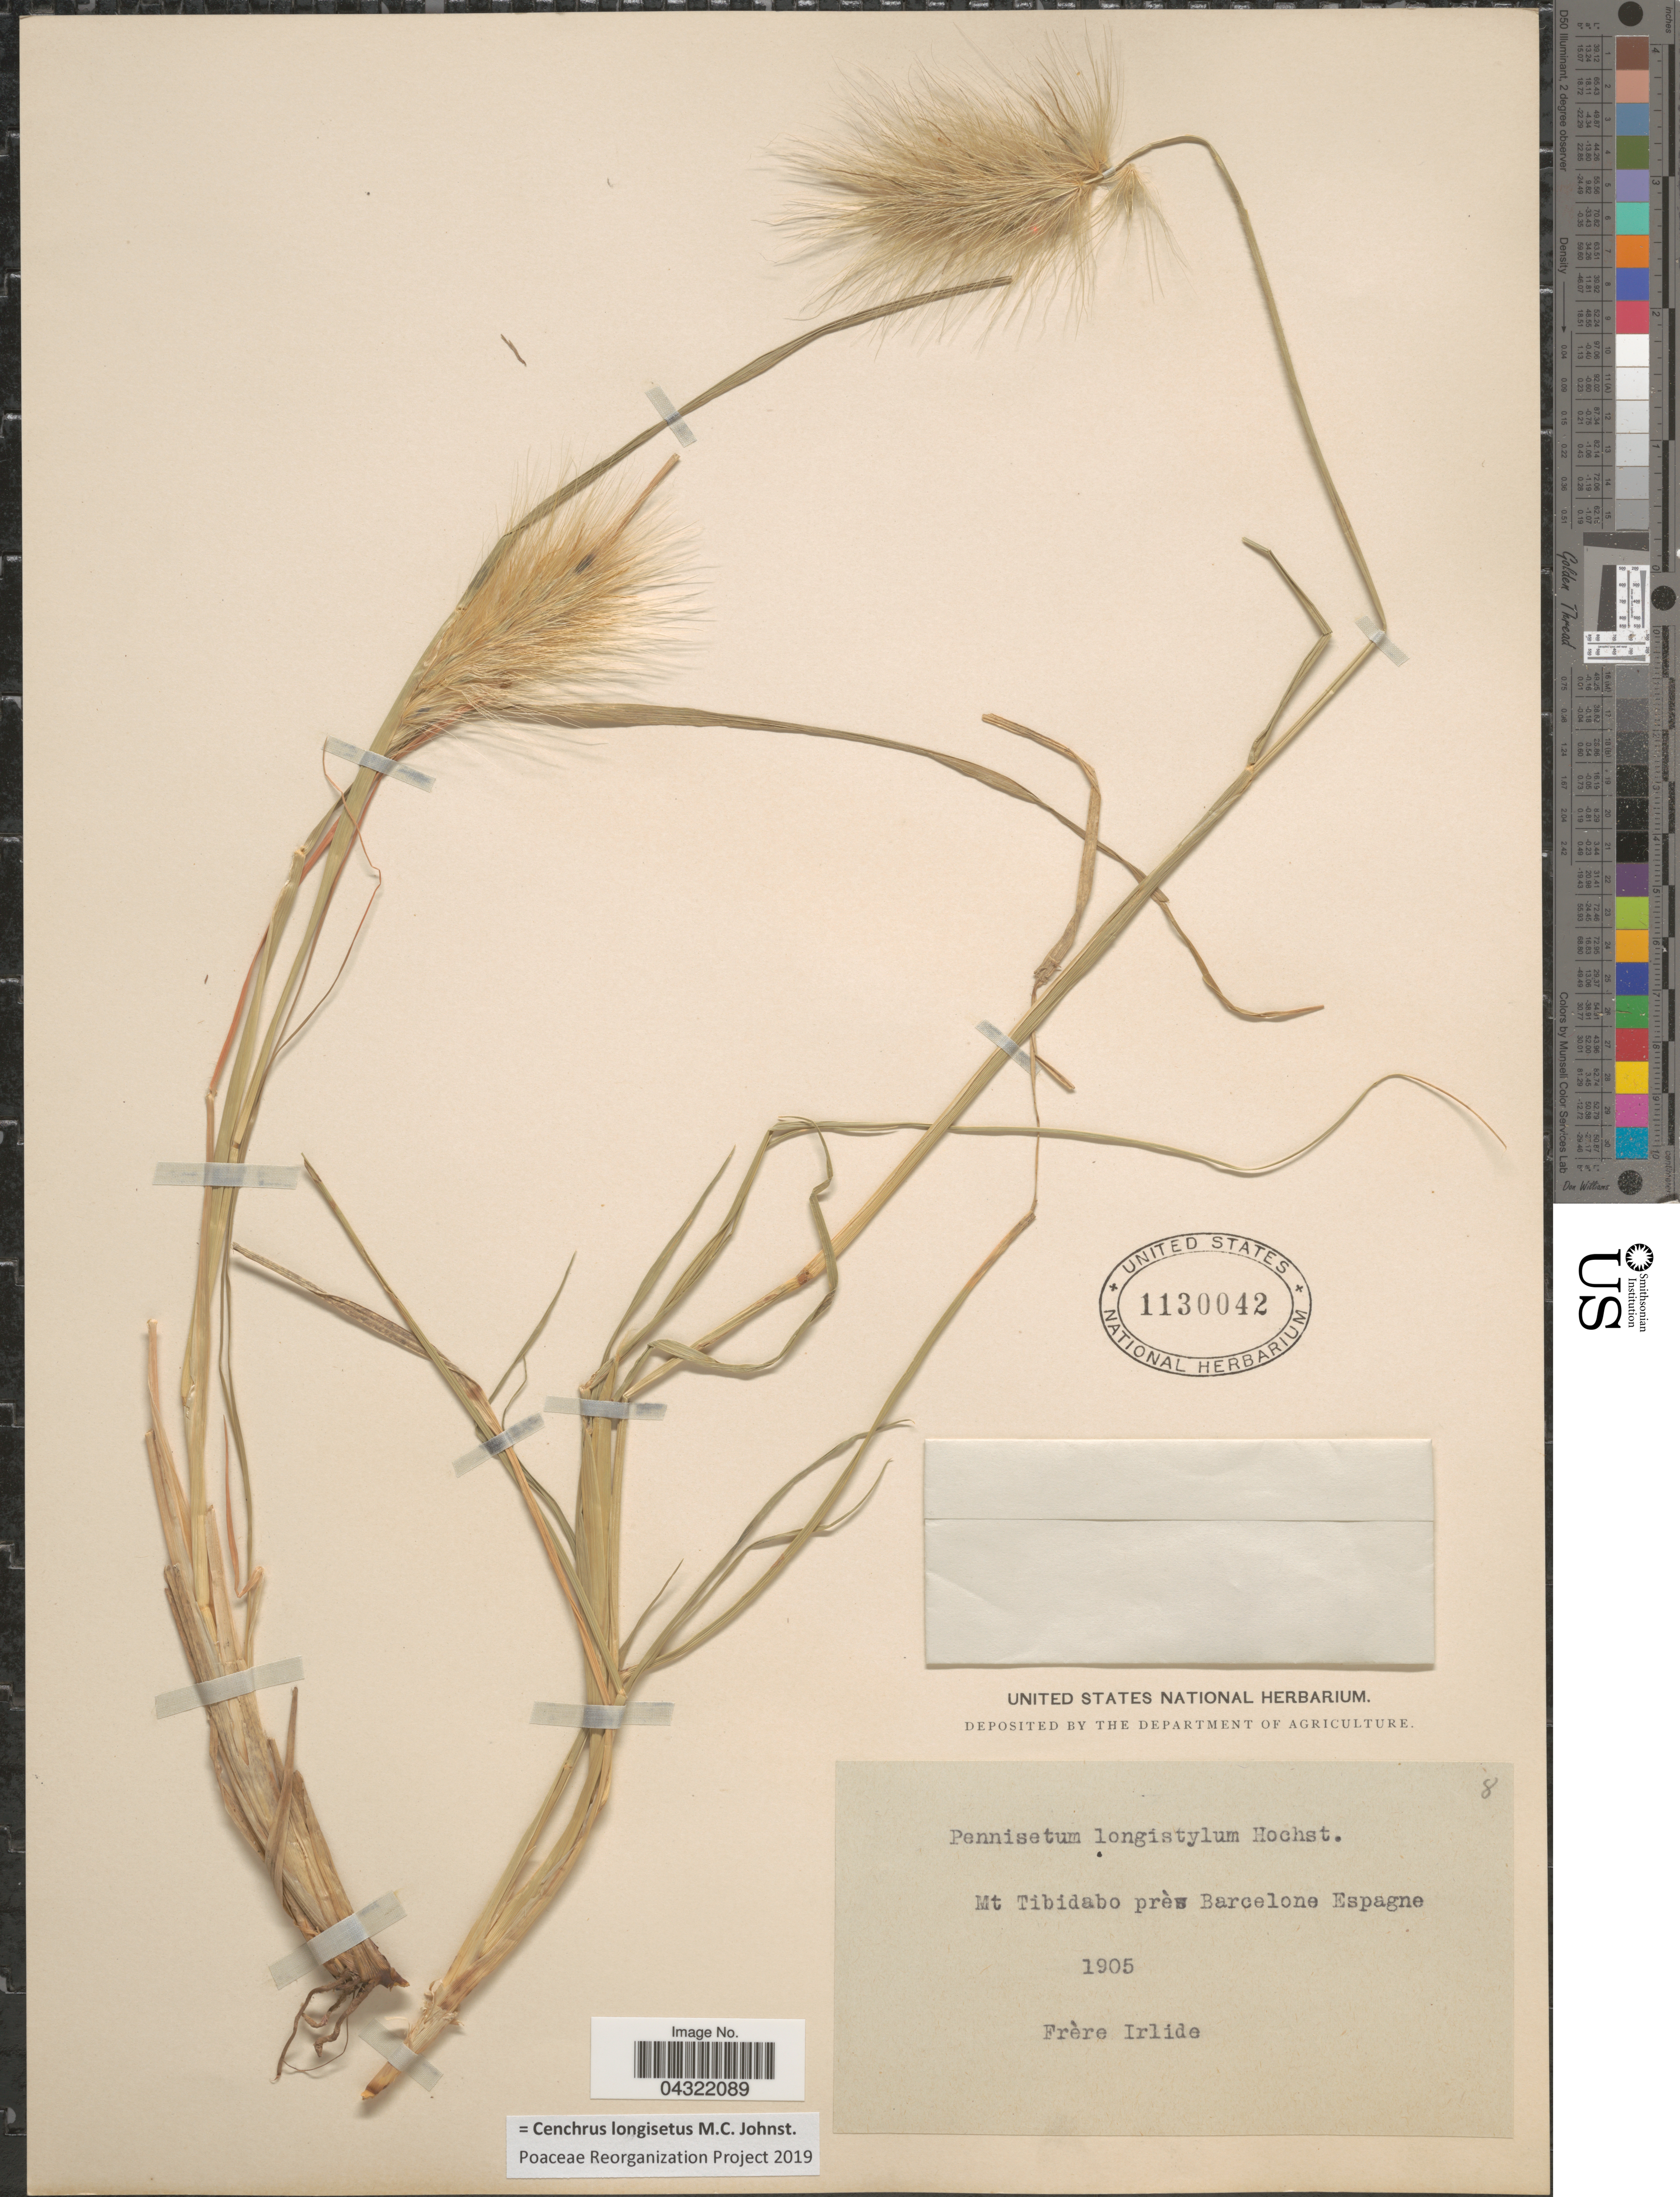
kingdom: Plantae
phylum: Tracheophyta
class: Liliopsida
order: Poales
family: Poaceae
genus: Cenchrus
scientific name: Cenchrus longisetus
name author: M.C. Johnst.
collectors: F. Irlide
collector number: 8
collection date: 1905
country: Spain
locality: Mt Tibidabo près Barcelone Espagne.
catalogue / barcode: US 1130042